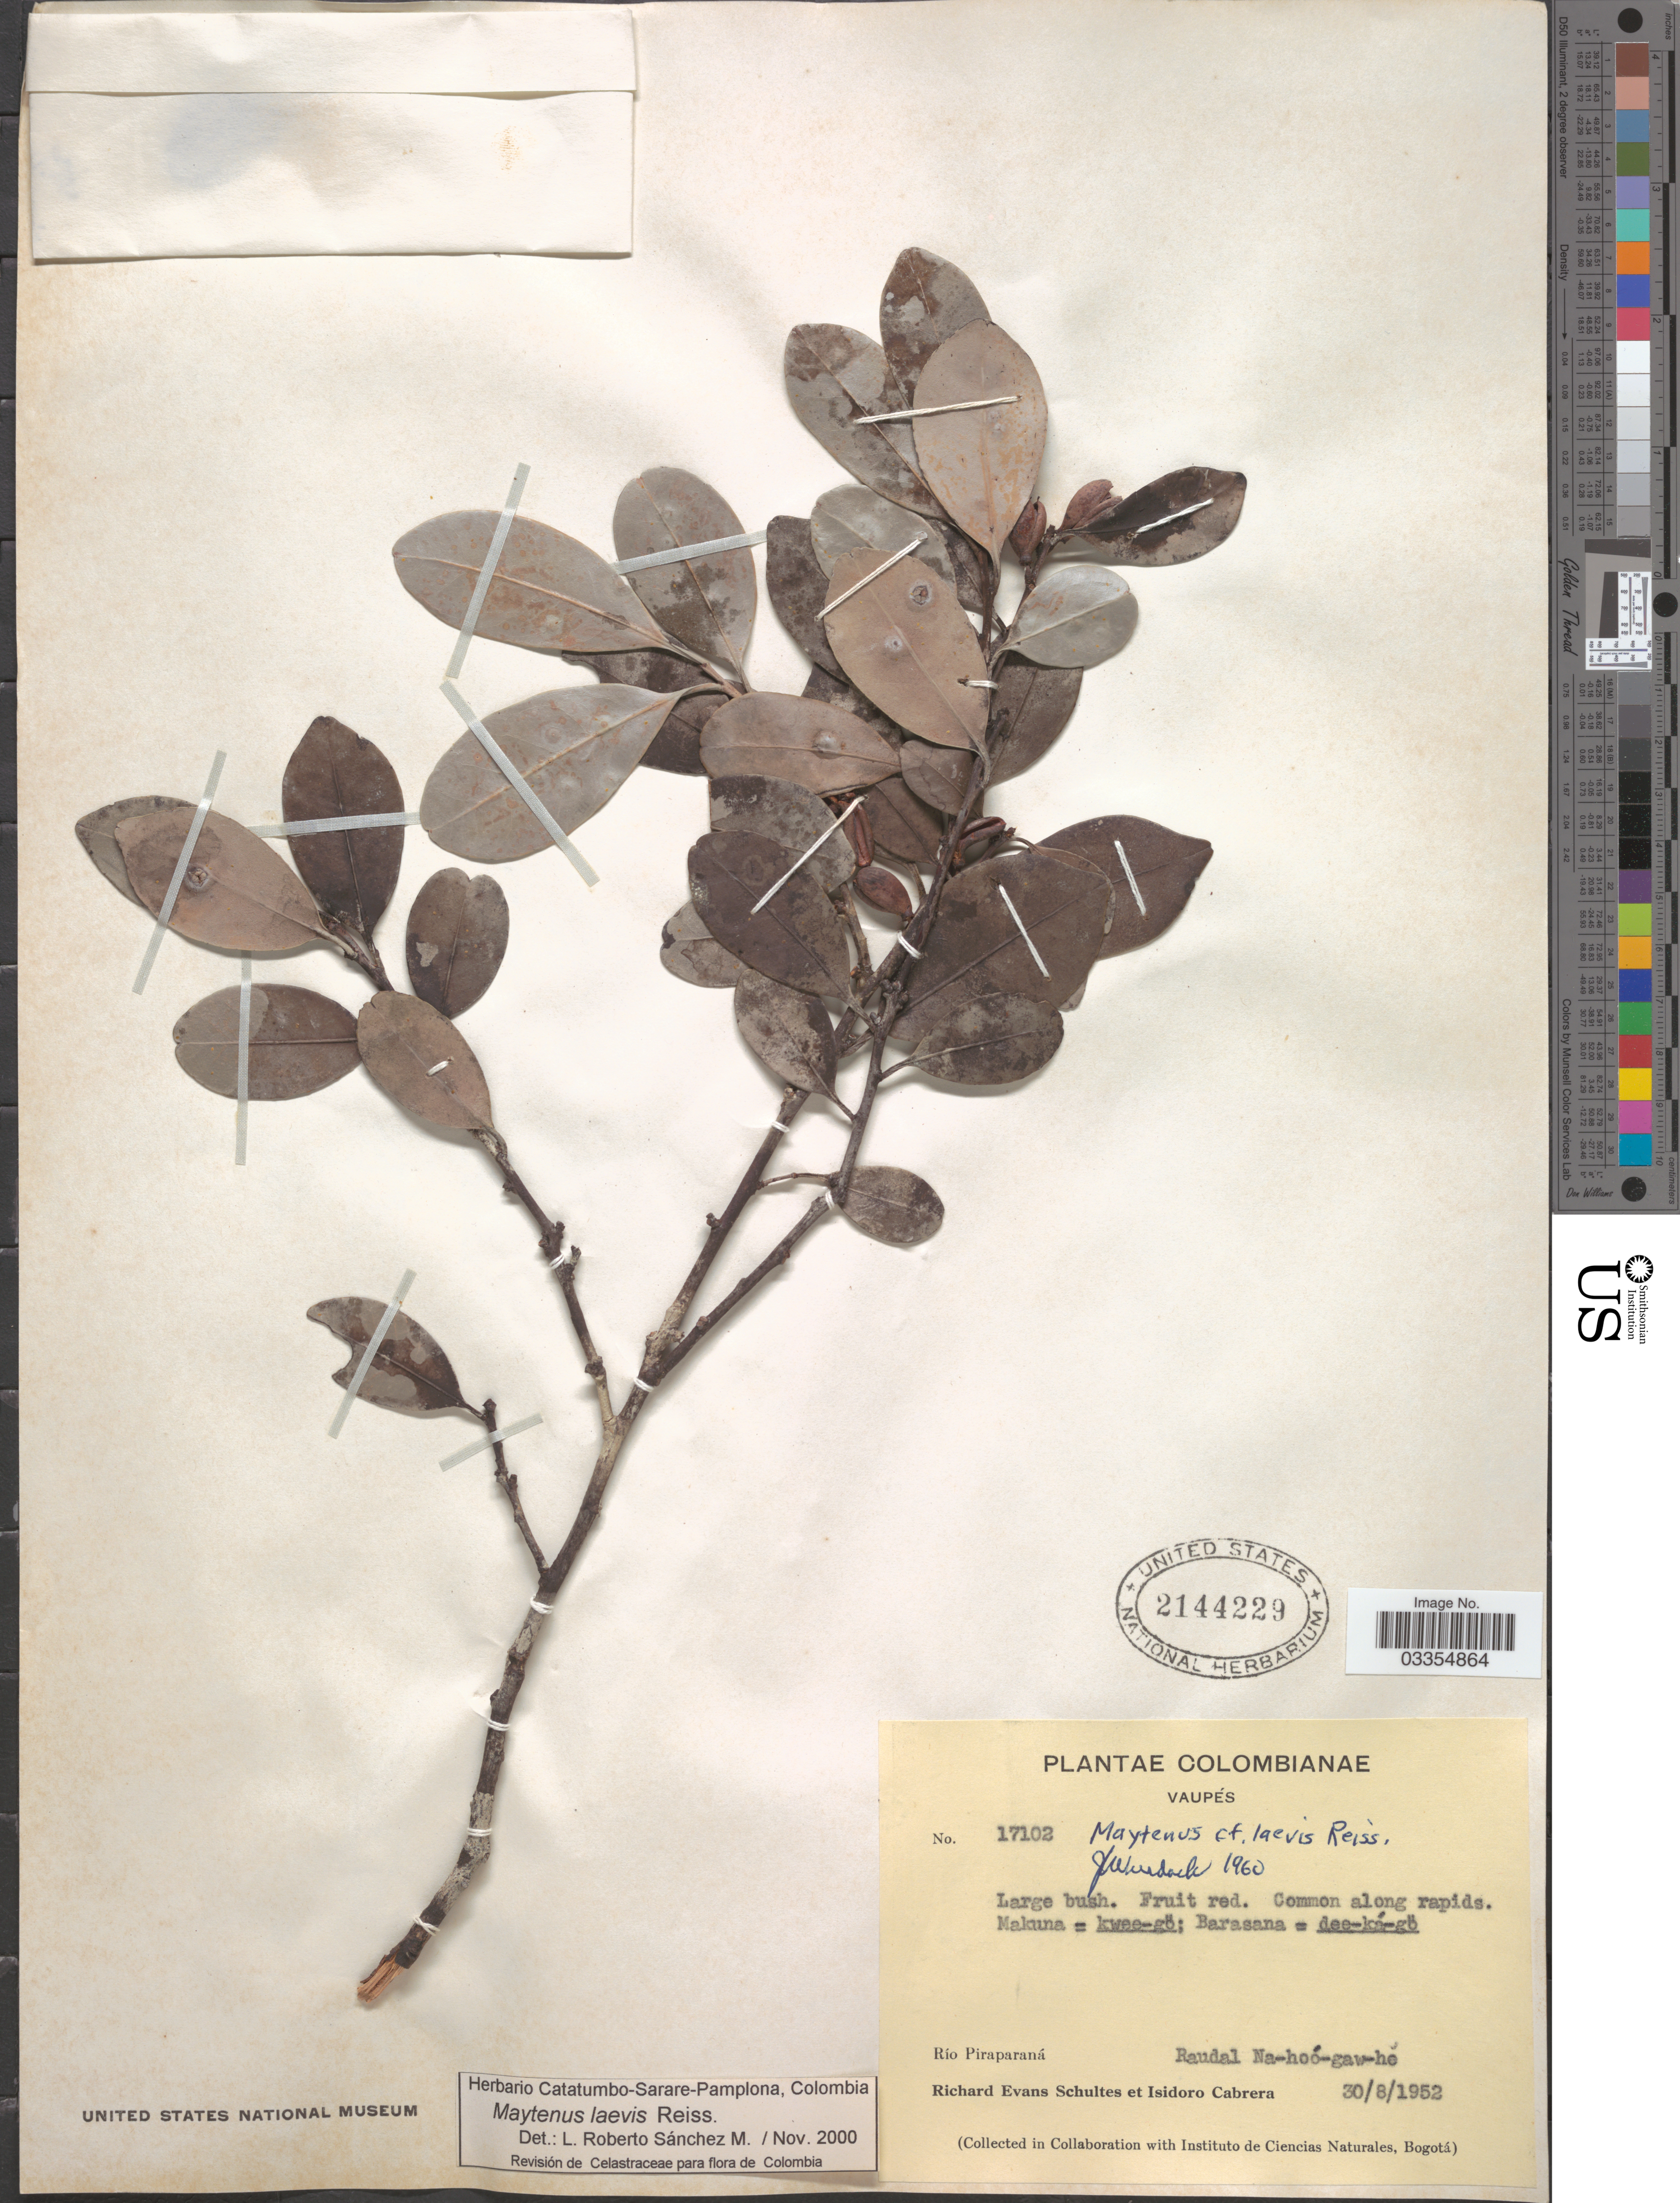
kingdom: Plantae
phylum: Tracheophyta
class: Magnoliopsida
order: Celastrales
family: Celastraceae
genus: Maytenus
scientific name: Maytenus laevis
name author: Reissek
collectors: R. E. Schultes & I. Cabrera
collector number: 17102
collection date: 1952-08-30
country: Colombia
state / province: Vaupés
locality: Río Piraparaná. Raudal Na-hoó-gaw-hé. [unsure placement]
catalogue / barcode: US 2144229